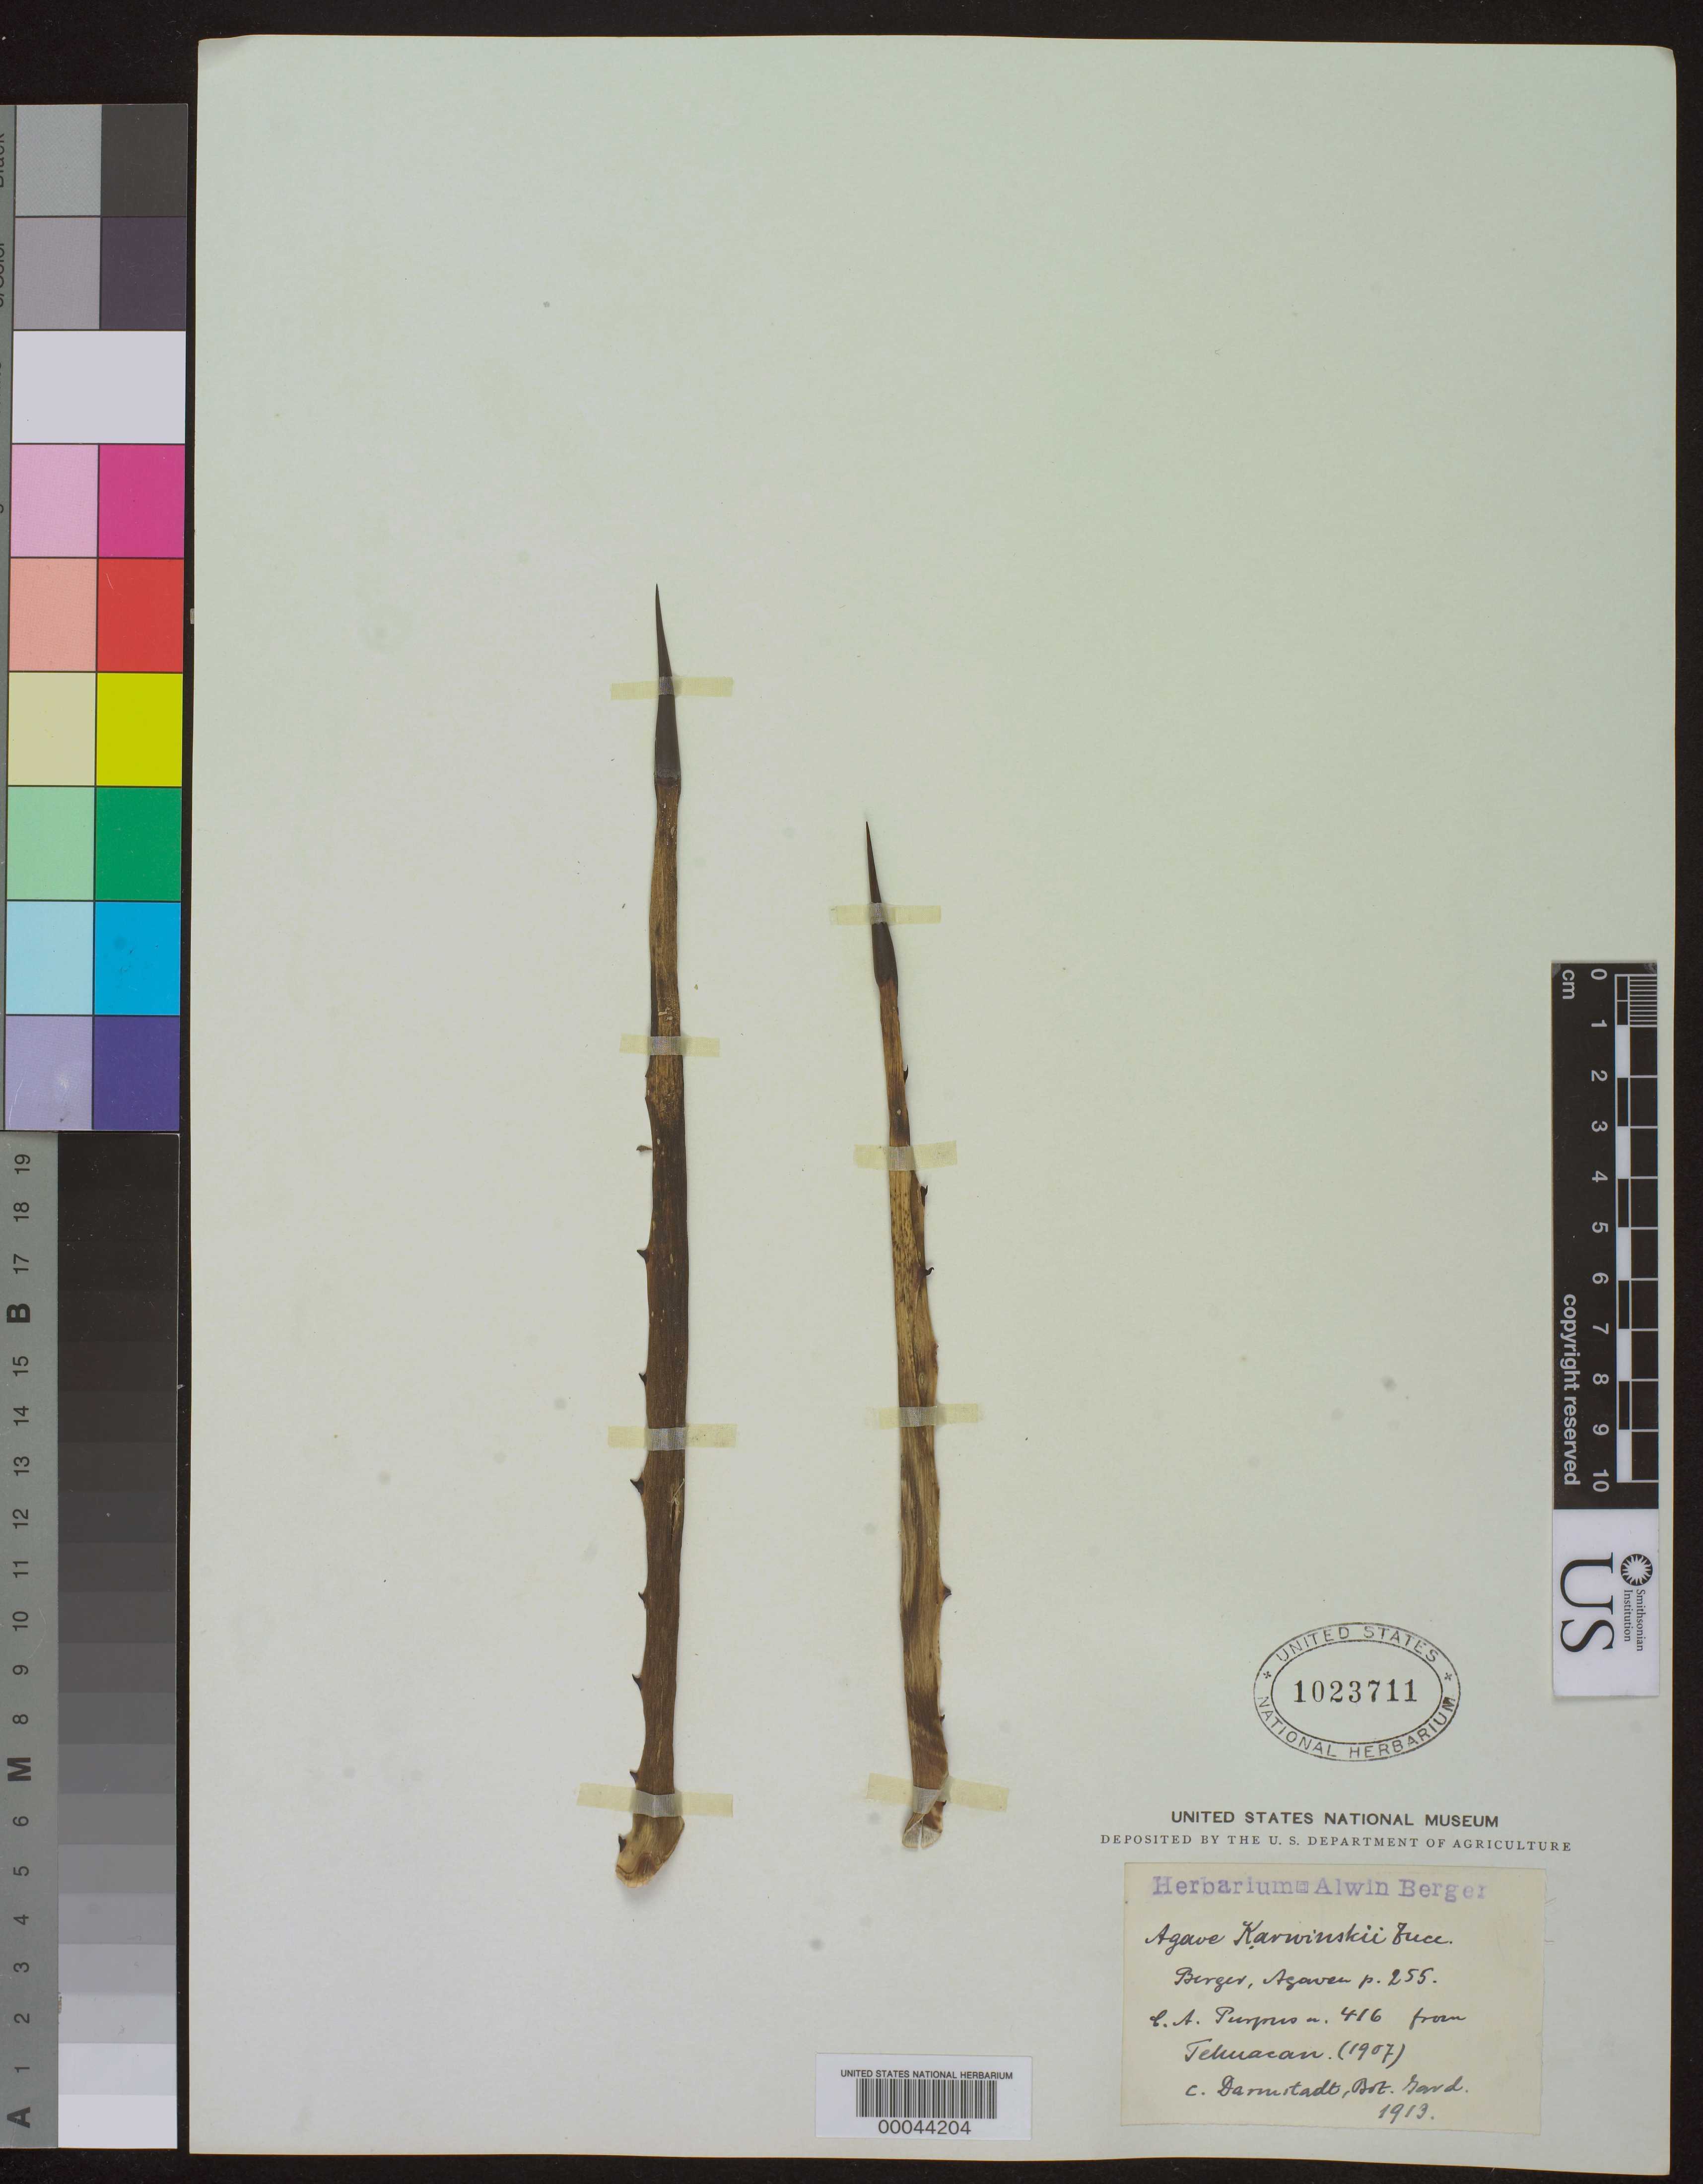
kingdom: Plantae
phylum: Tracheophyta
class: Liliopsida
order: Asparagales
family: Asparagaceae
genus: Agave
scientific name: Agave karwinskii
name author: Zucc.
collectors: ex herb. A. Berger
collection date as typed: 1907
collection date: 1907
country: Mexico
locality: Tehuacan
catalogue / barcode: US 1023711